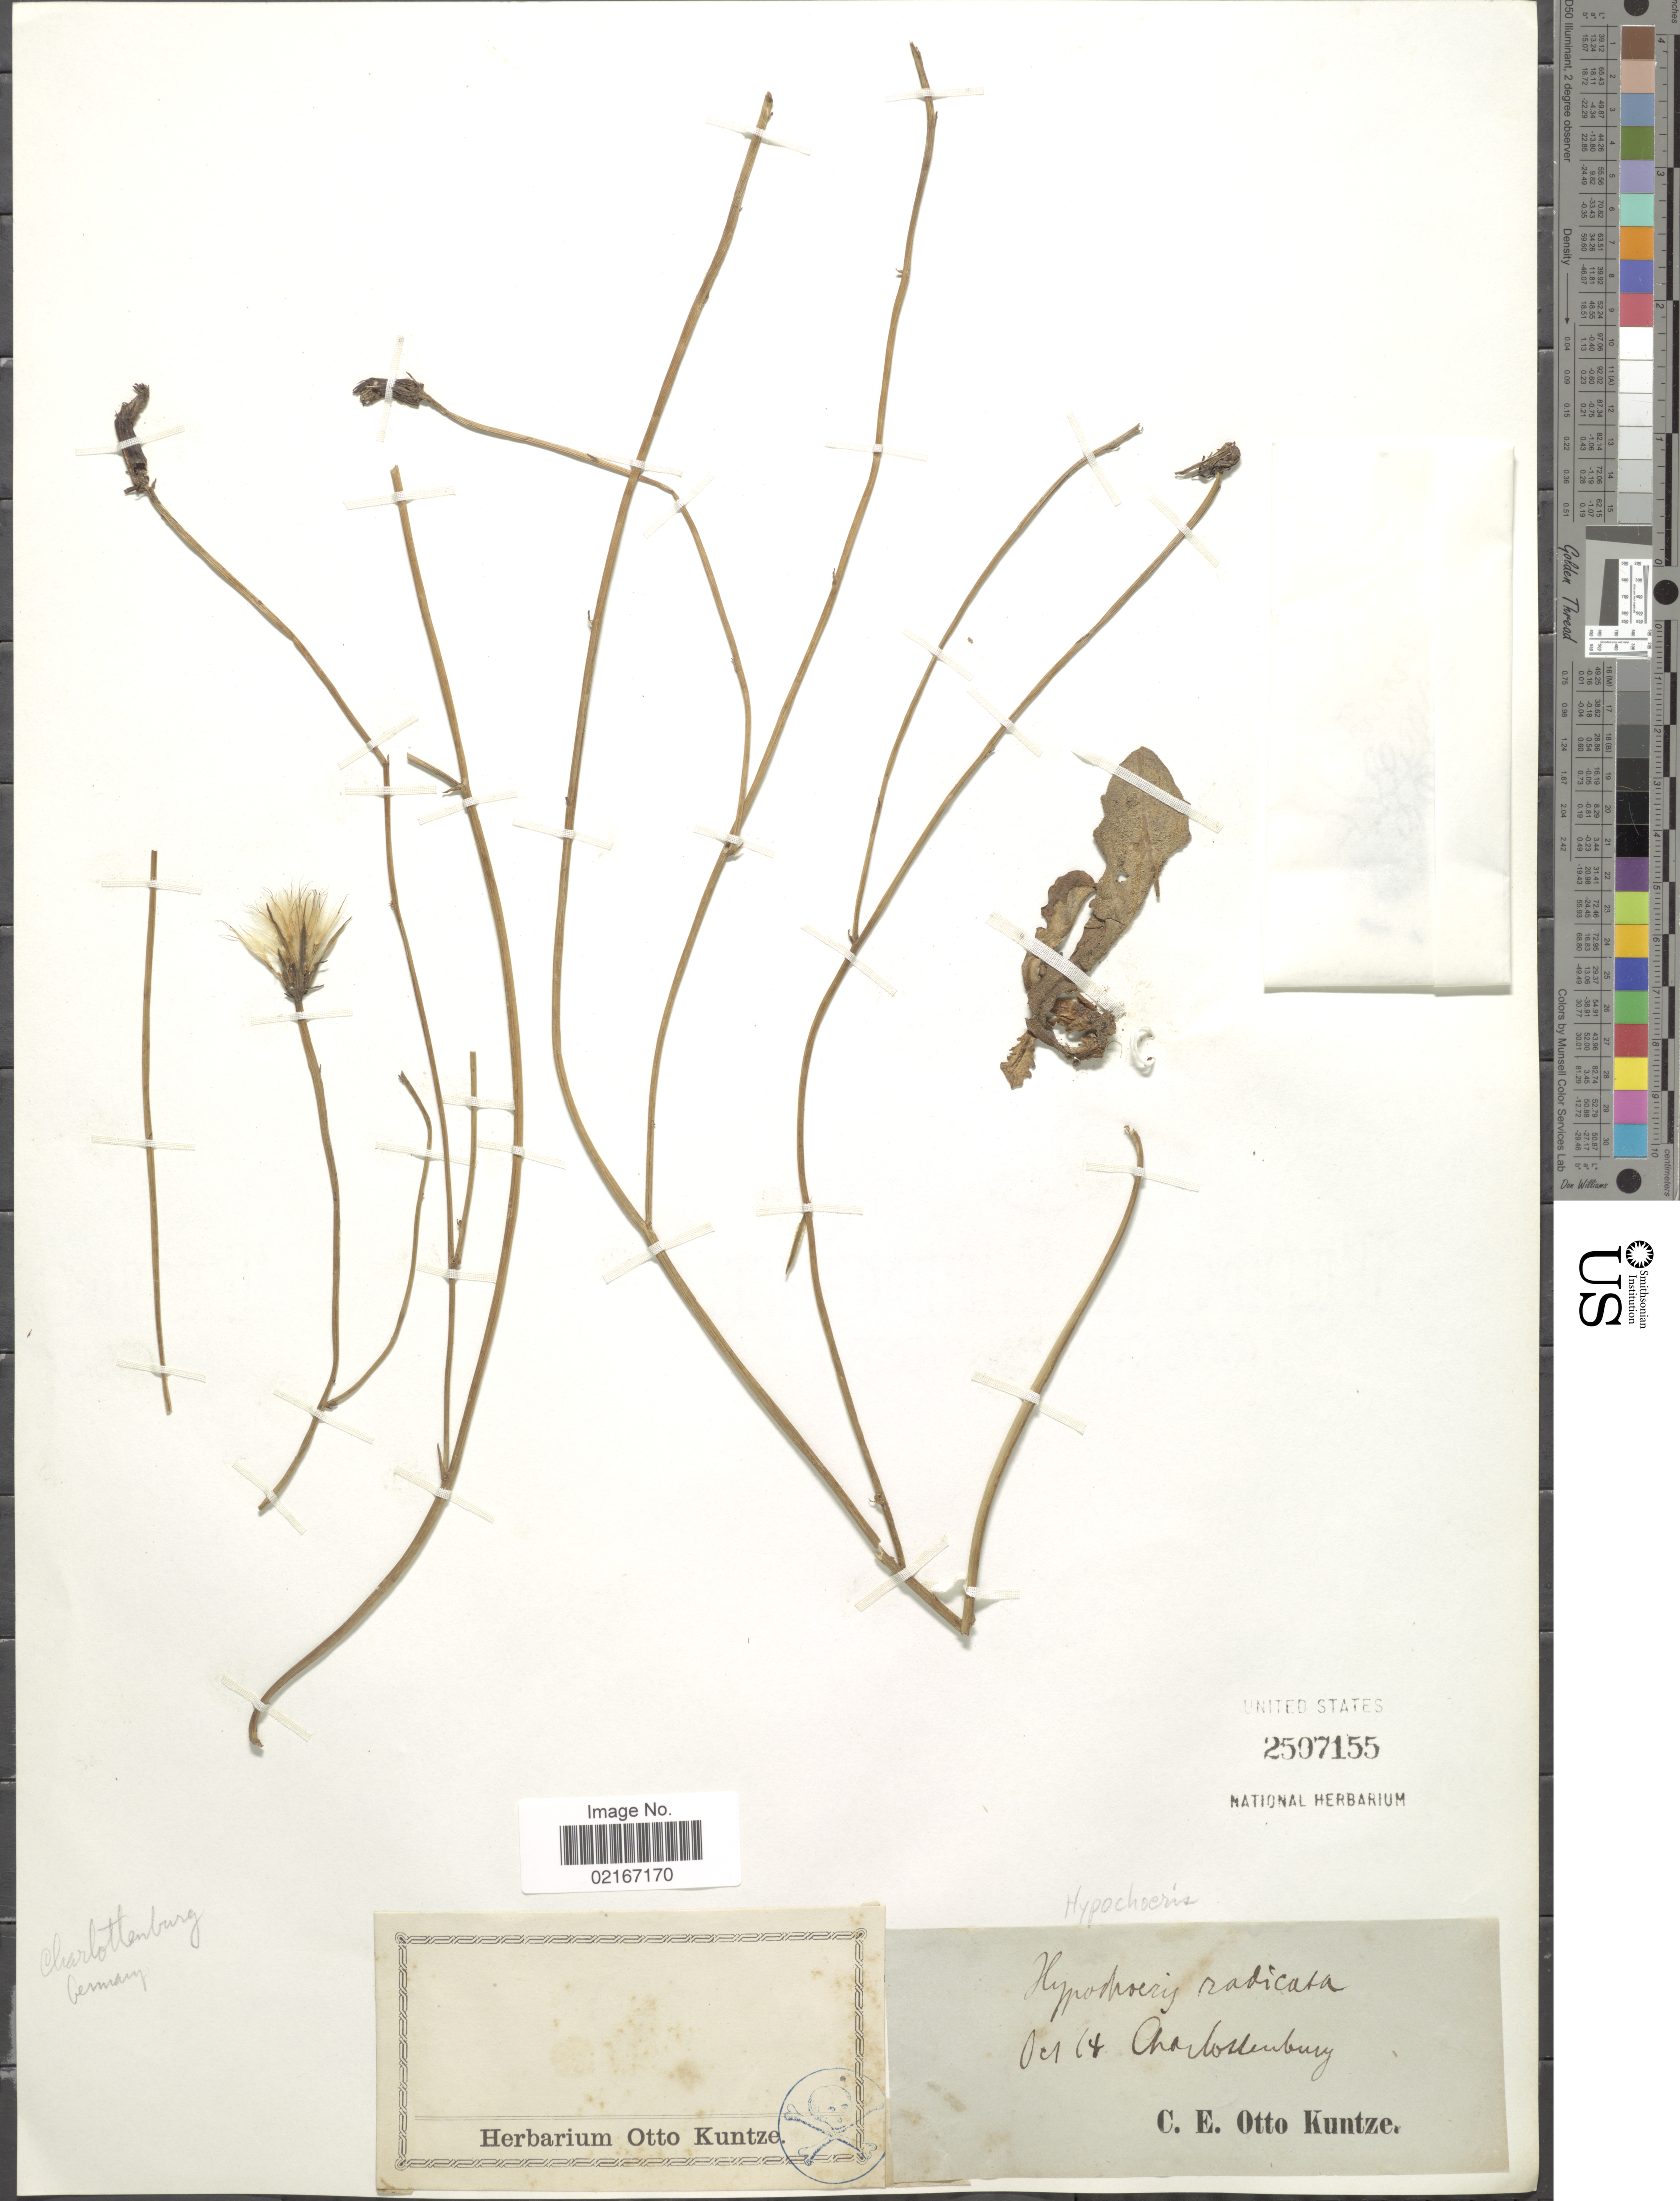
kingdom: Plantae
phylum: Tracheophyta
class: Magnoliopsida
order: Asterales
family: Asteraceae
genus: Hypochaeris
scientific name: Hypochaeris radicata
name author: L.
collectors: C.E.O. Kuntze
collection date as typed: Transcribed d/m/y: /10/14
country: Germany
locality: Charlottenburg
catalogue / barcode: US 2507155